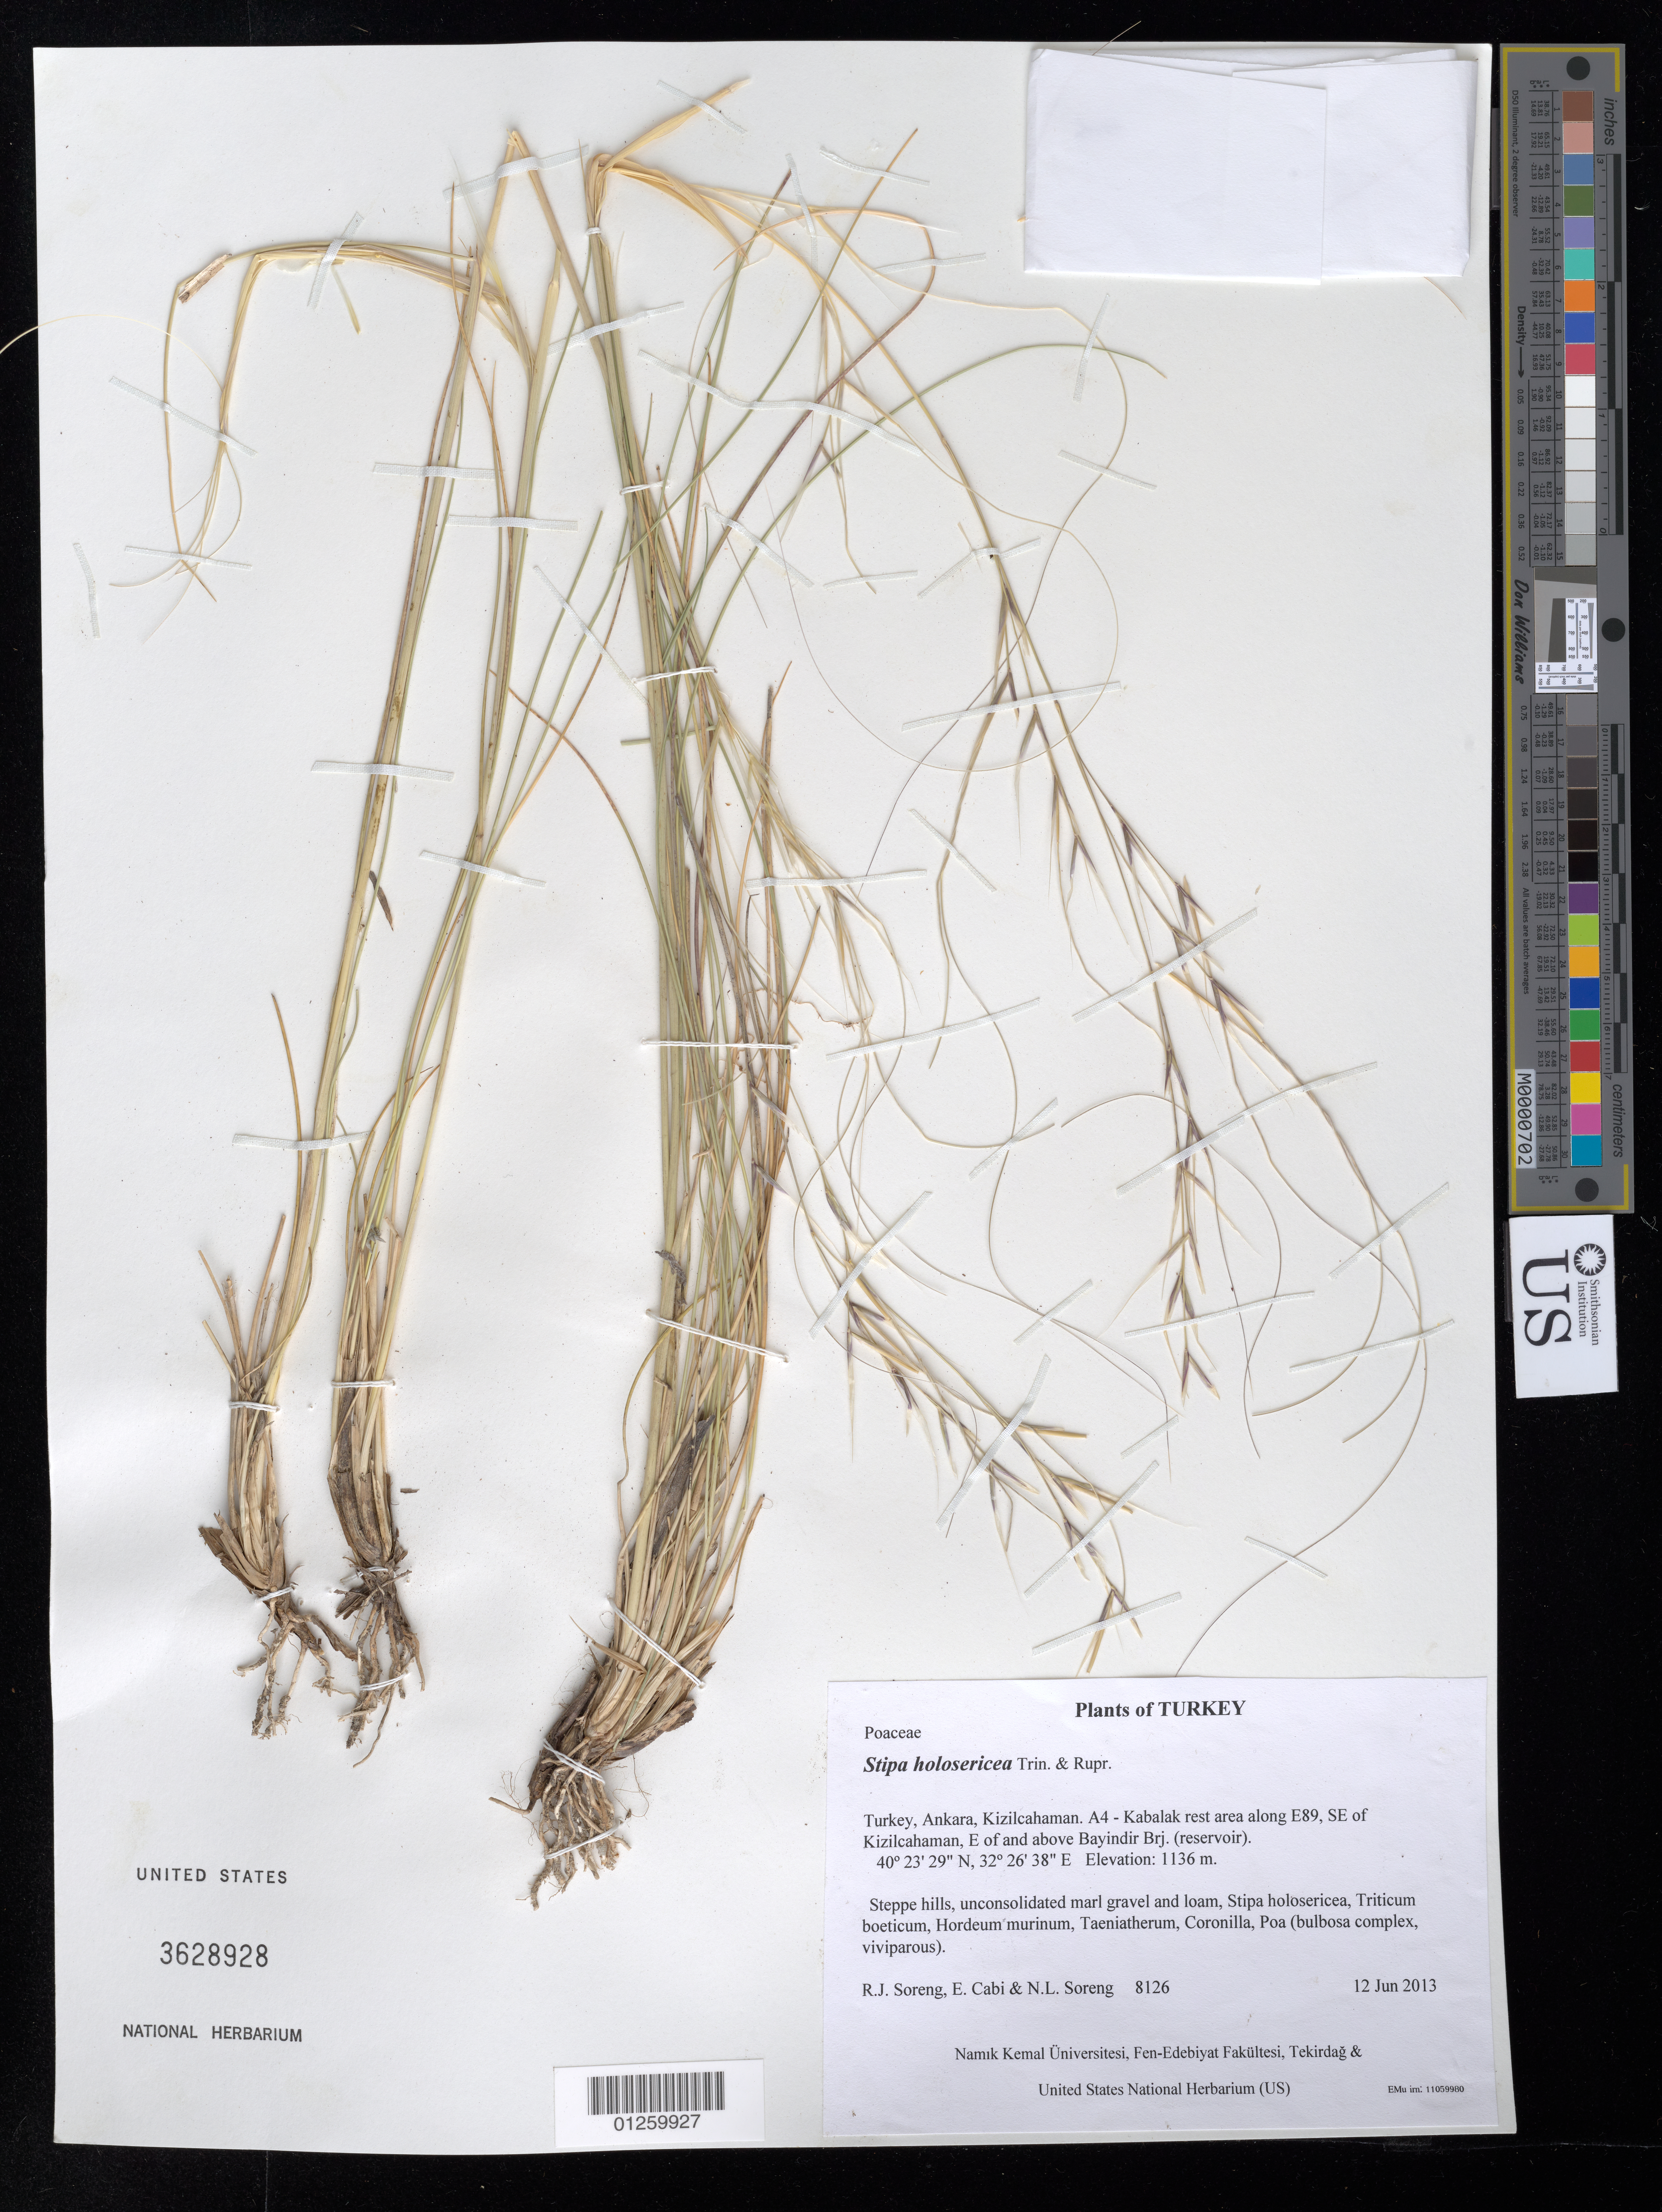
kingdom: Plantae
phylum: Tracheophyta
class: Liliopsida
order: Poales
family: Poaceae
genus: Stipa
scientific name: Stipa holosericea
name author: Trin. & Rupr.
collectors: R. J. Soreng, E. Cabi & N. L. Soreng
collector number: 8126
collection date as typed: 2013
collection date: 2013-06-12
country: Turkey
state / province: Ankara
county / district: Kizilcahaman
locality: A4 - Kabalak rest area along E89, SE of Kizilcahaman, E of and above Bayindir Brj. (reservoir)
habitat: Steppe hills, unconsolidated marl gravel and loam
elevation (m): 1136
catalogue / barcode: US 3628928